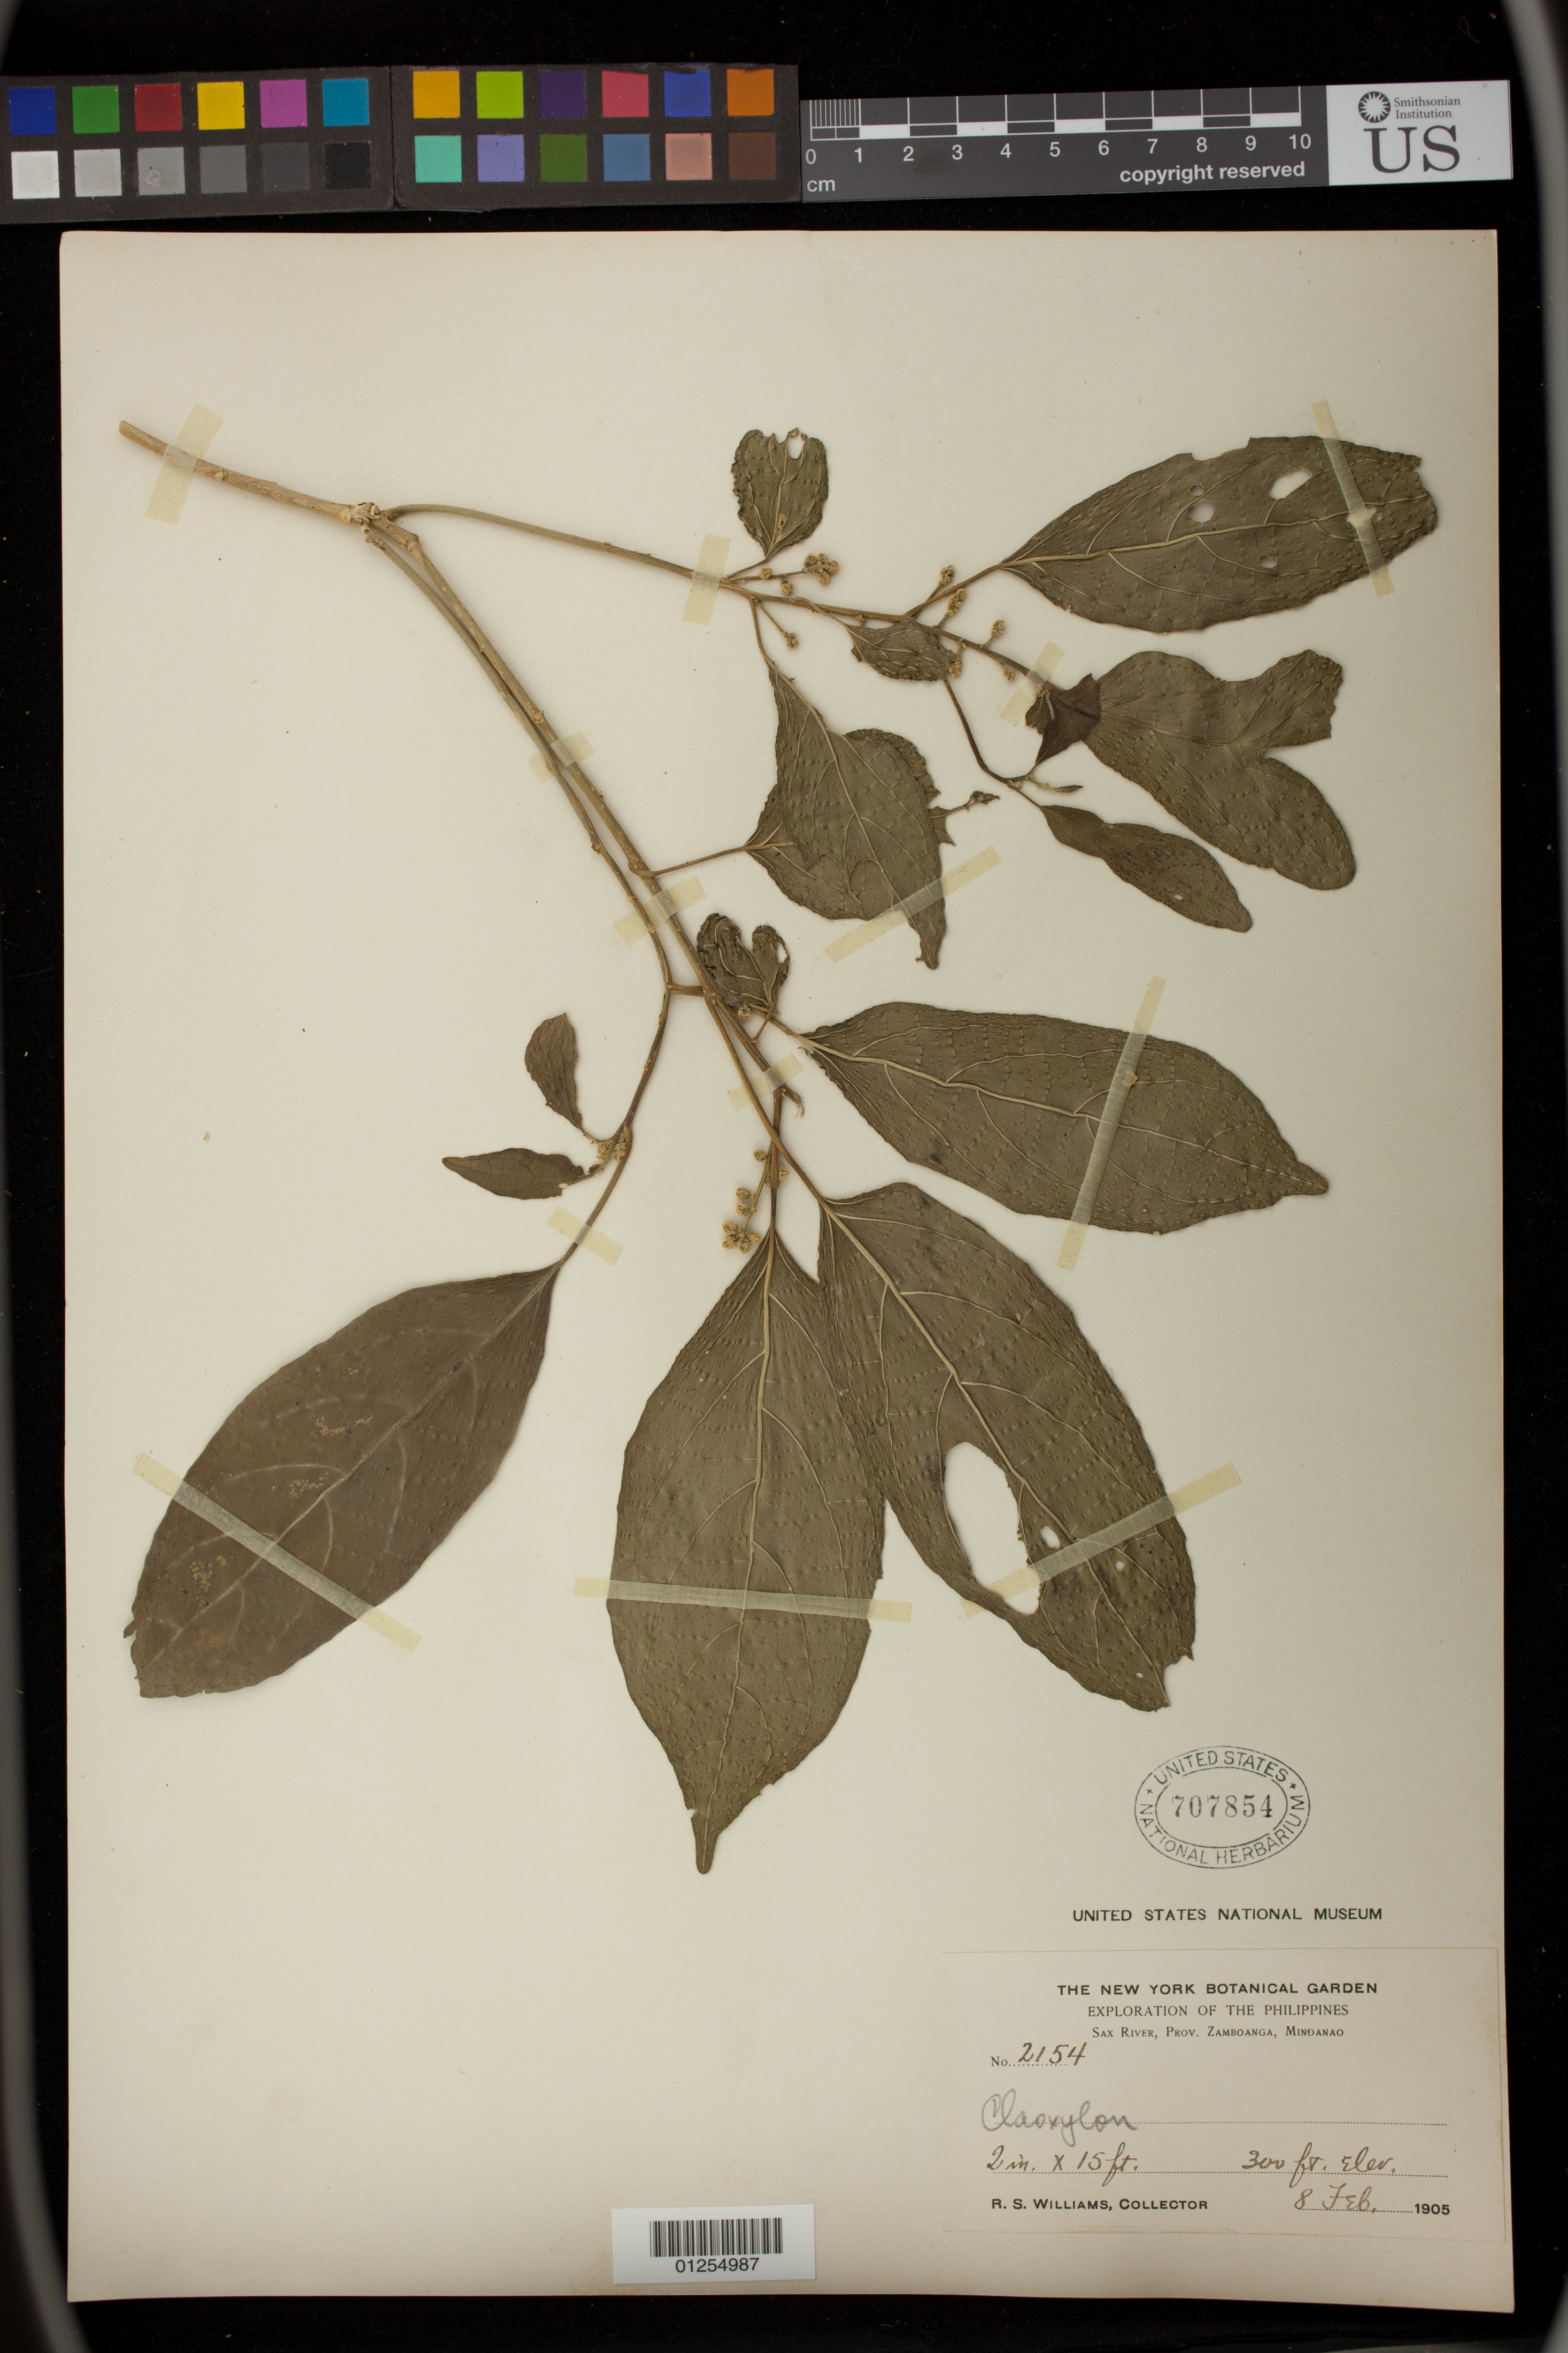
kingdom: Plantae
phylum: Tracheophyta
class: Magnoliopsida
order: Malpighiales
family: Euphorbiaceae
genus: Claoxylon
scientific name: Claoxylon sp.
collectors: R. S. Williams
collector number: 2154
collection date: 1905-02-08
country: Philippines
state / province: Zamboanga Peninsula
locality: Sax River, Prov. Zamboanga, Mindanao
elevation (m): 91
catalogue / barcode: US 707854